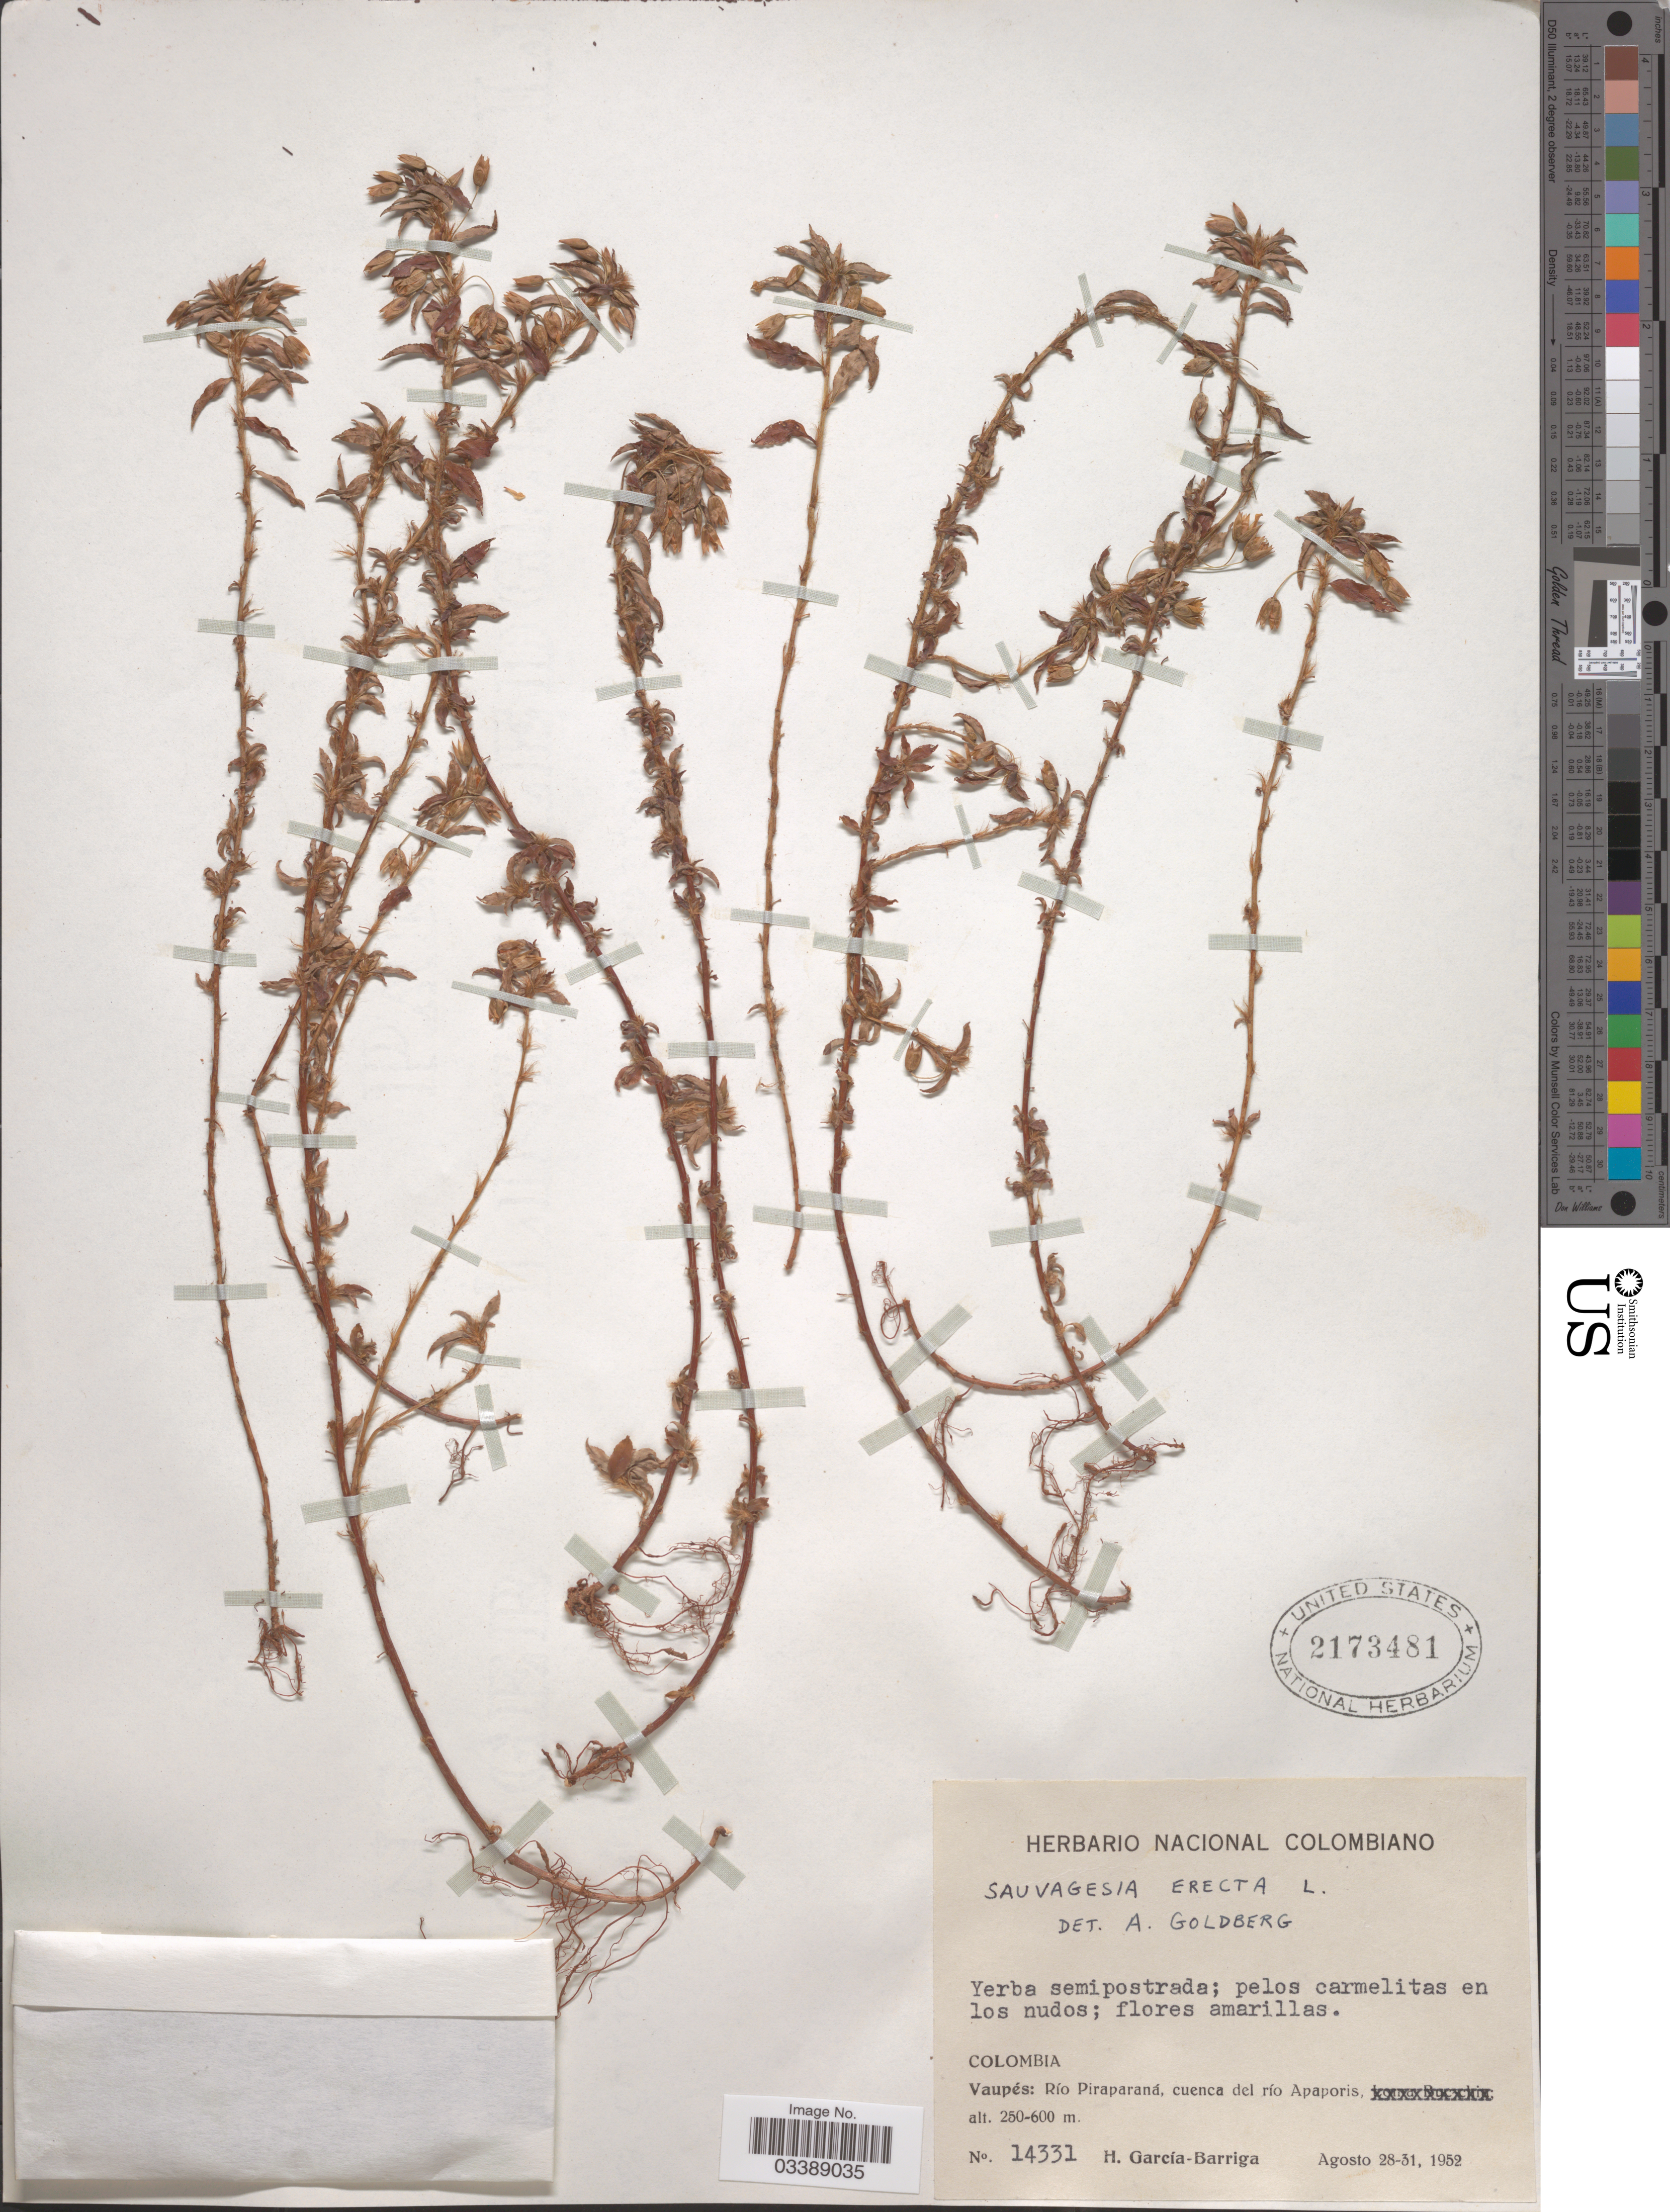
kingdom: Plantae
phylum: Tracheophyta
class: Magnoliopsida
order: Malpighiales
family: Ochnaceae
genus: Sauvagesia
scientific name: Sauvagesia erecta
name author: L.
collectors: H. García Barriga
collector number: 14331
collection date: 1952-08-28/1952-08-31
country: Colombia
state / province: Vaupés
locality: Río Piraparaná, cuenca del río Apaporis.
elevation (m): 250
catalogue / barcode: US 2173481